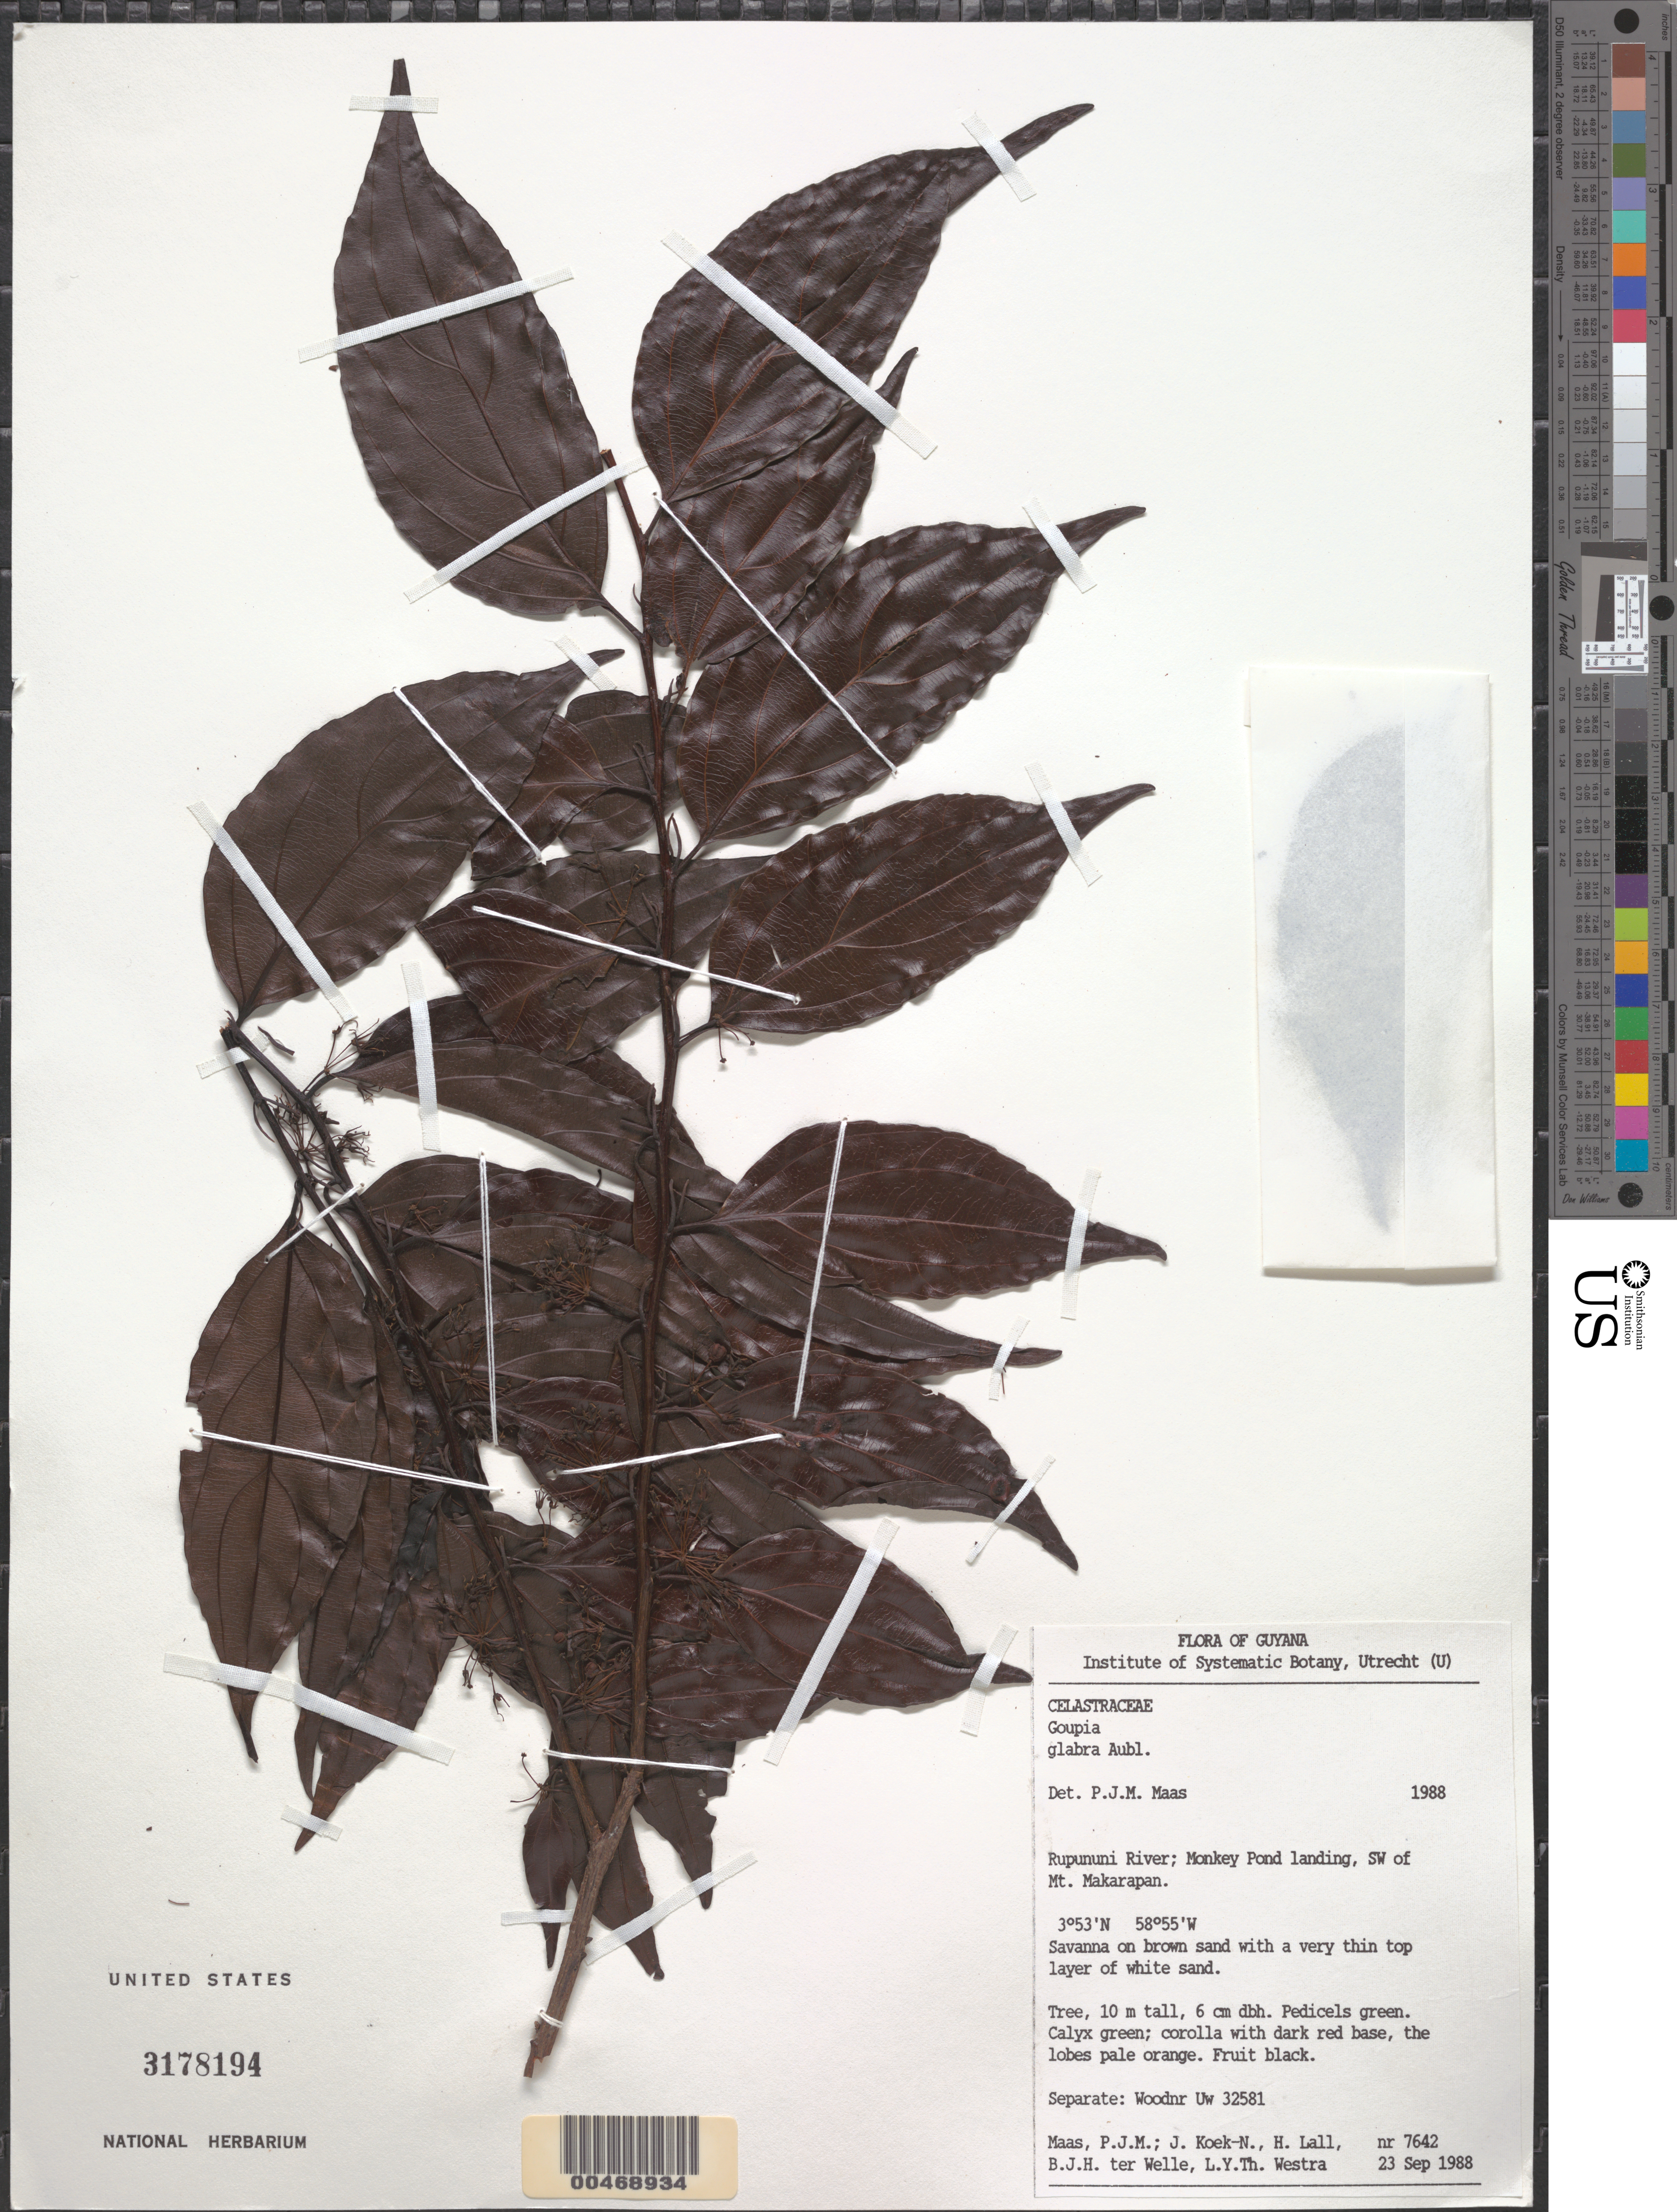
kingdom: Plantae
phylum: Tracheophyta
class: Magnoliopsida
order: Malpighiales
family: Goupiaceae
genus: Goupia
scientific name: Goupia glabra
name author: Aubl.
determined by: Maas, Paul J. M.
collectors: P. Maas, J. Koek-Noorman, H. Lall, B. Welle & L. Y. T. Westra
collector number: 7642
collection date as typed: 23-Sep-88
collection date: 1988-09-23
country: Guyana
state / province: U. Takutu-U. Essequibo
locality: Monkey Pond landing, SW of Mt. Makarapan; Rupununi River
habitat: Savanna on brown sand with thin top layer of white sand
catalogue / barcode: US 3178194